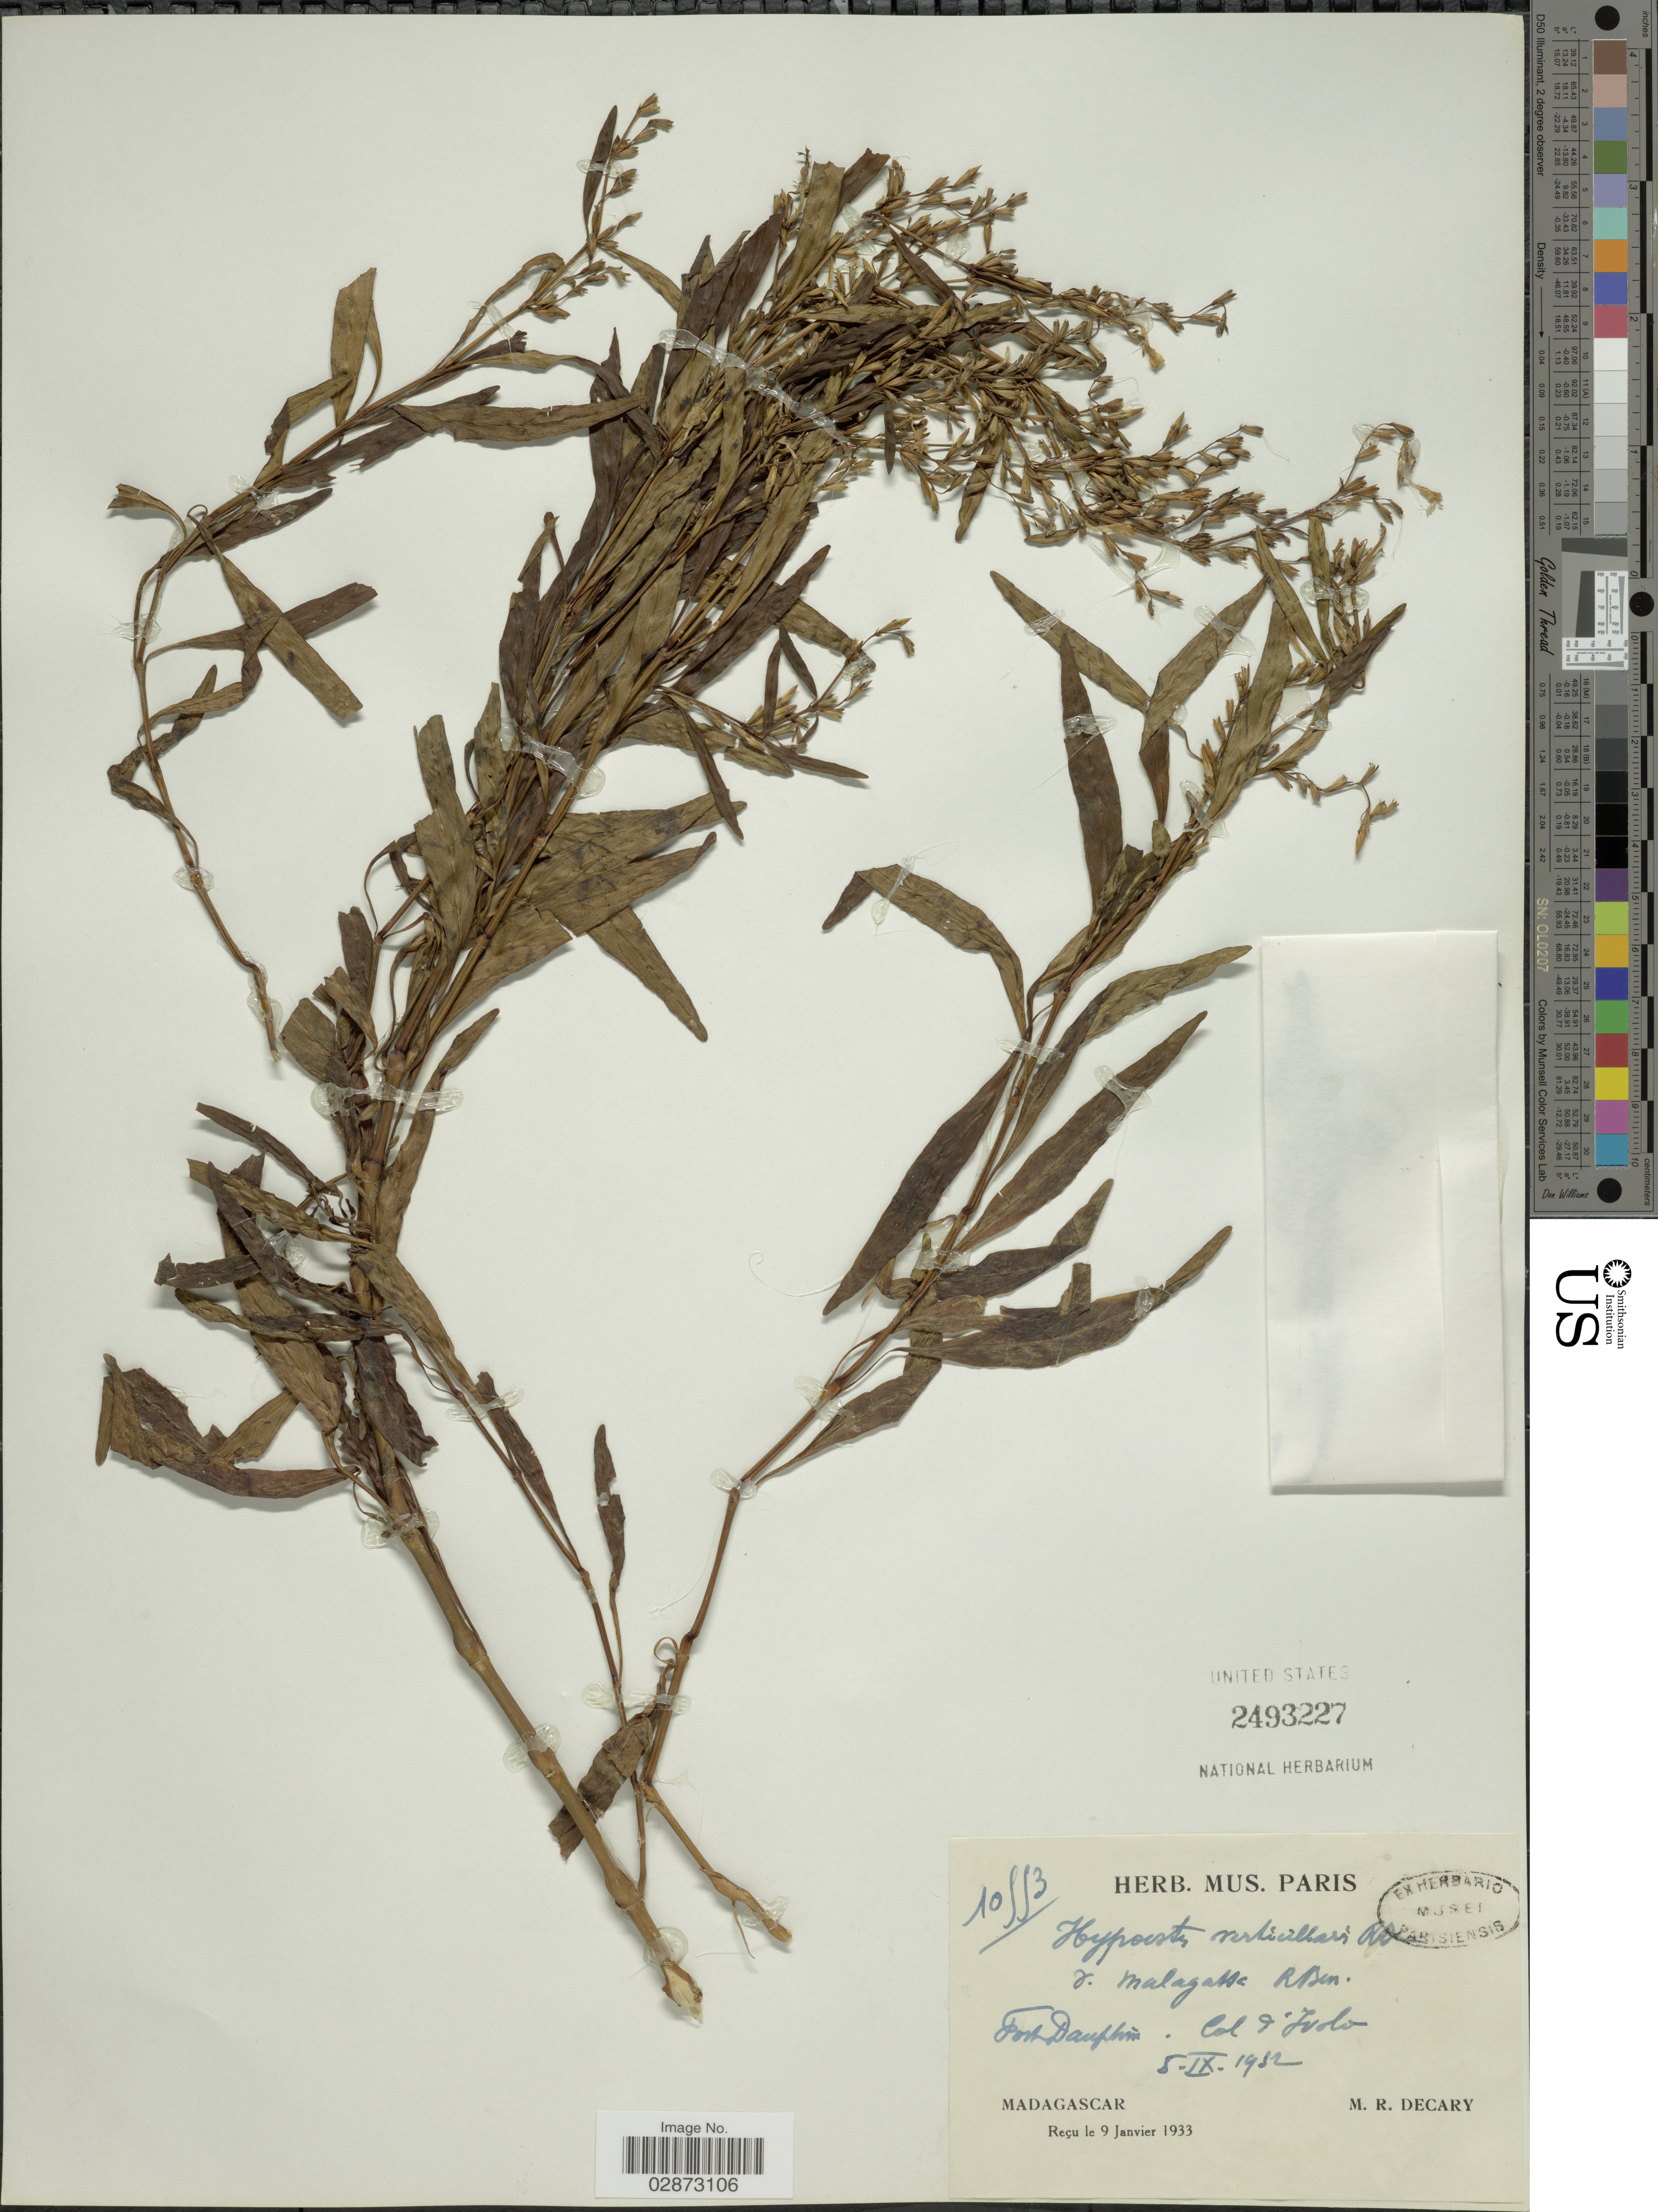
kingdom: Plantae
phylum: Tracheophyta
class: Magnoliopsida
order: Lamiales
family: Acanthaceae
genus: Hypoestes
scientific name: Hypoestes verticillaris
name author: (L. f.) Sol.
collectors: R. Decary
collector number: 10553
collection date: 1932-09-05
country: Madagascar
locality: Fort Dauphin. Col d'Ivolo.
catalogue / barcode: US 2493227